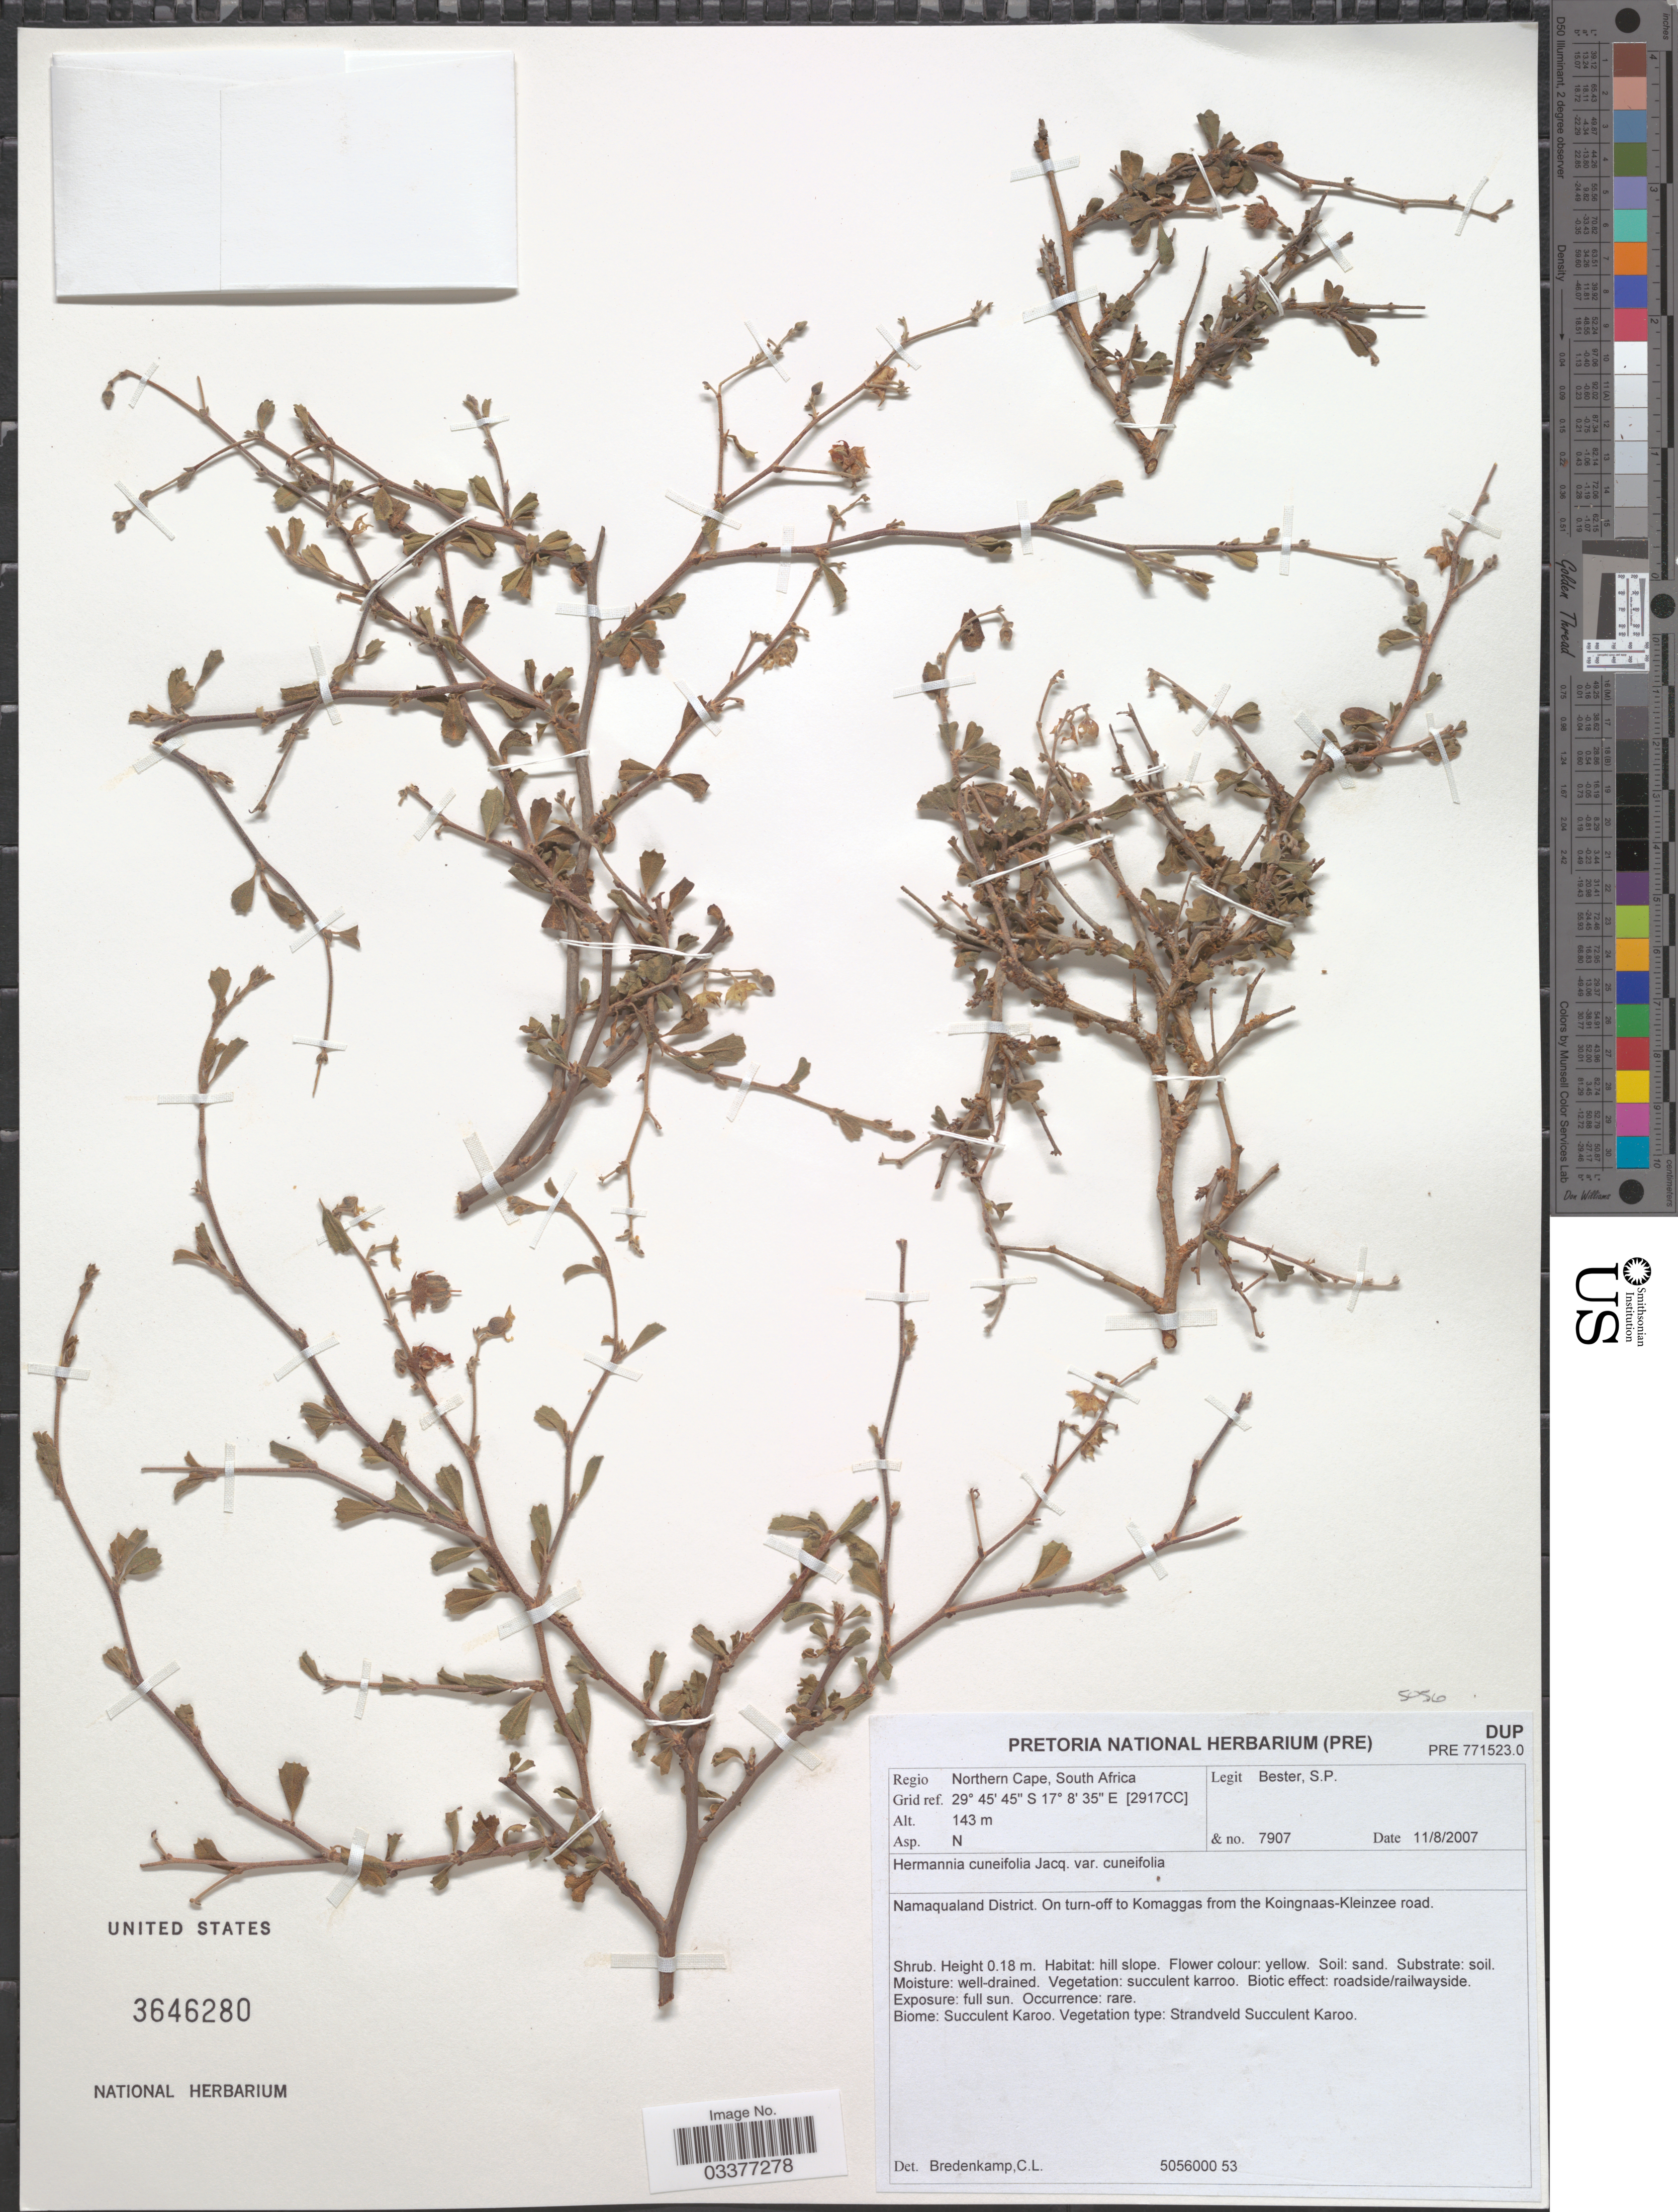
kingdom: Plantae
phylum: Tracheophyta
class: Magnoliopsida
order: Malvales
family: Malvaceae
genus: Hermannia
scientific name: Hermannia cuneifolia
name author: Jacq.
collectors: S. Bester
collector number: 7907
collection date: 2007-08-11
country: South Africa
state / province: Northern Cape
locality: Grid ref. [2917CC]. Regio Northern Cape, South Africa. Namaqualand District. On turn-off to Komaggas from the Koingnaas-Kleinzee road.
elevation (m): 143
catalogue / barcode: US 3646280